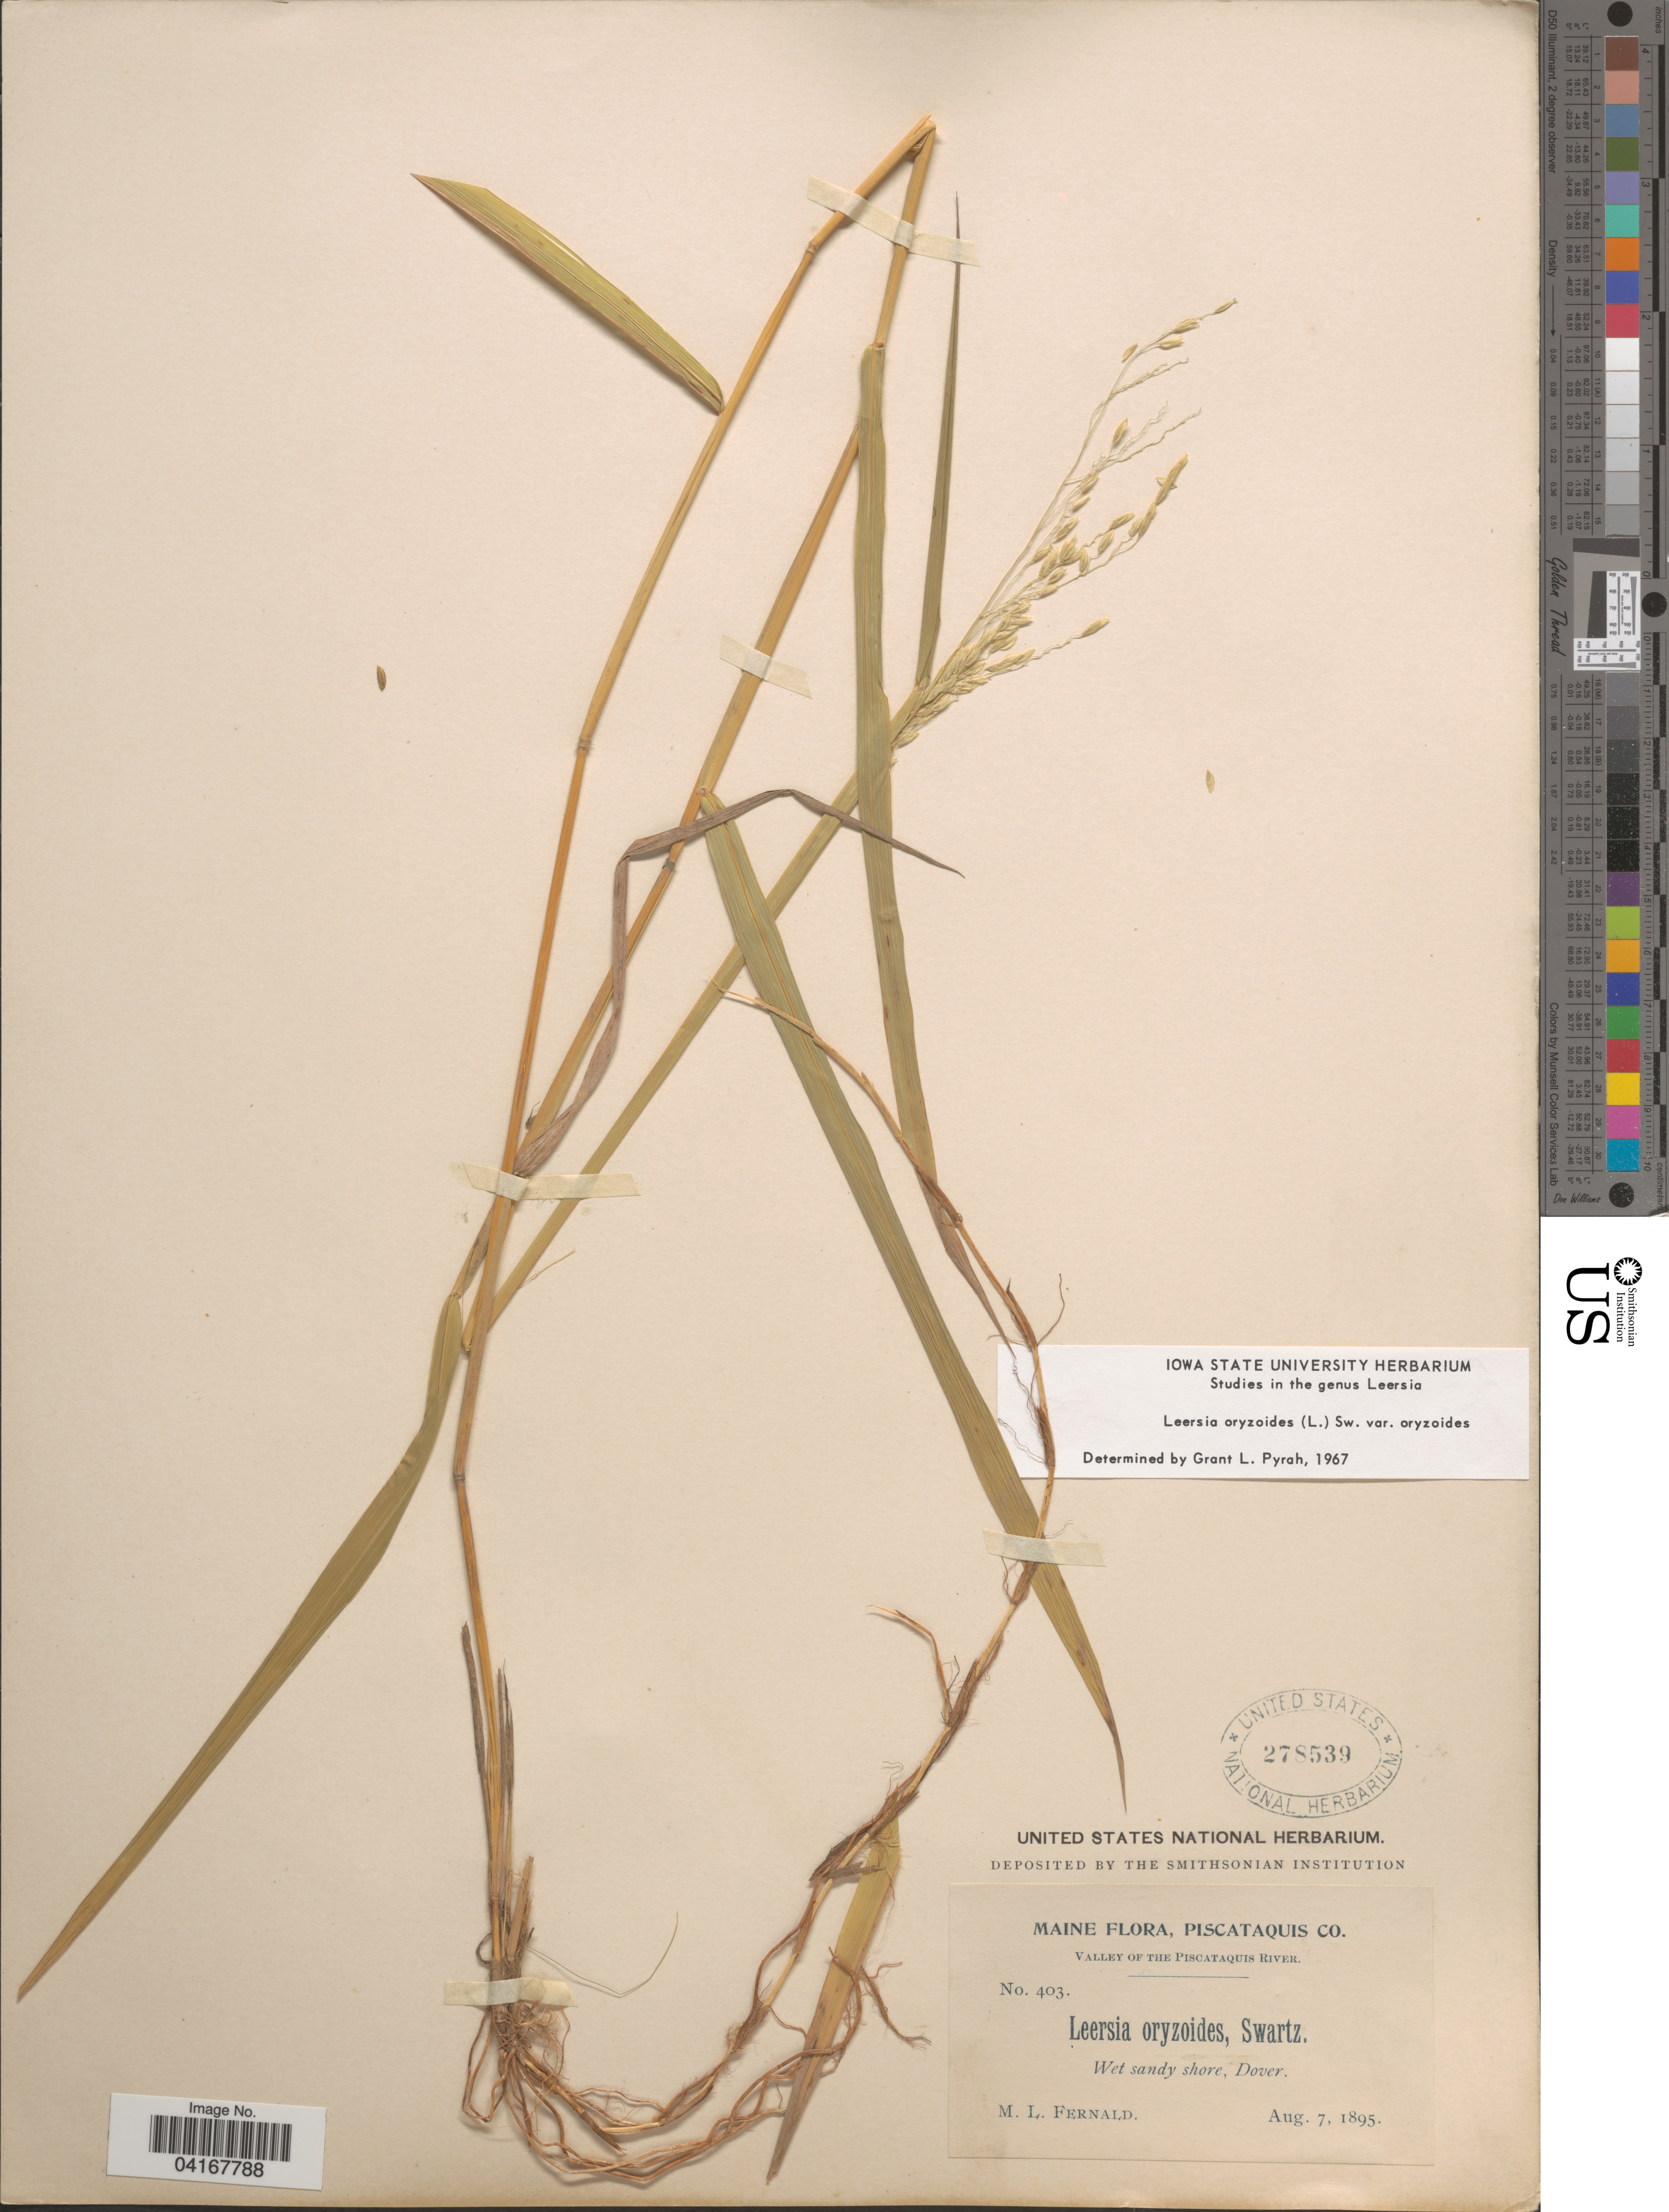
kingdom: Plantae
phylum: Tracheophyta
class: Liliopsida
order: Poales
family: Poaceae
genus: Leersia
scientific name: Leersia oryzoides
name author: (L.) Sw.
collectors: M. L. Fernald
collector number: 403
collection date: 1895-08-07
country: United States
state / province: Maine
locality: Piscataquis Co. Valley of the Piscataquis River. Wet sandy shore, Dover.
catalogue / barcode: US 278539